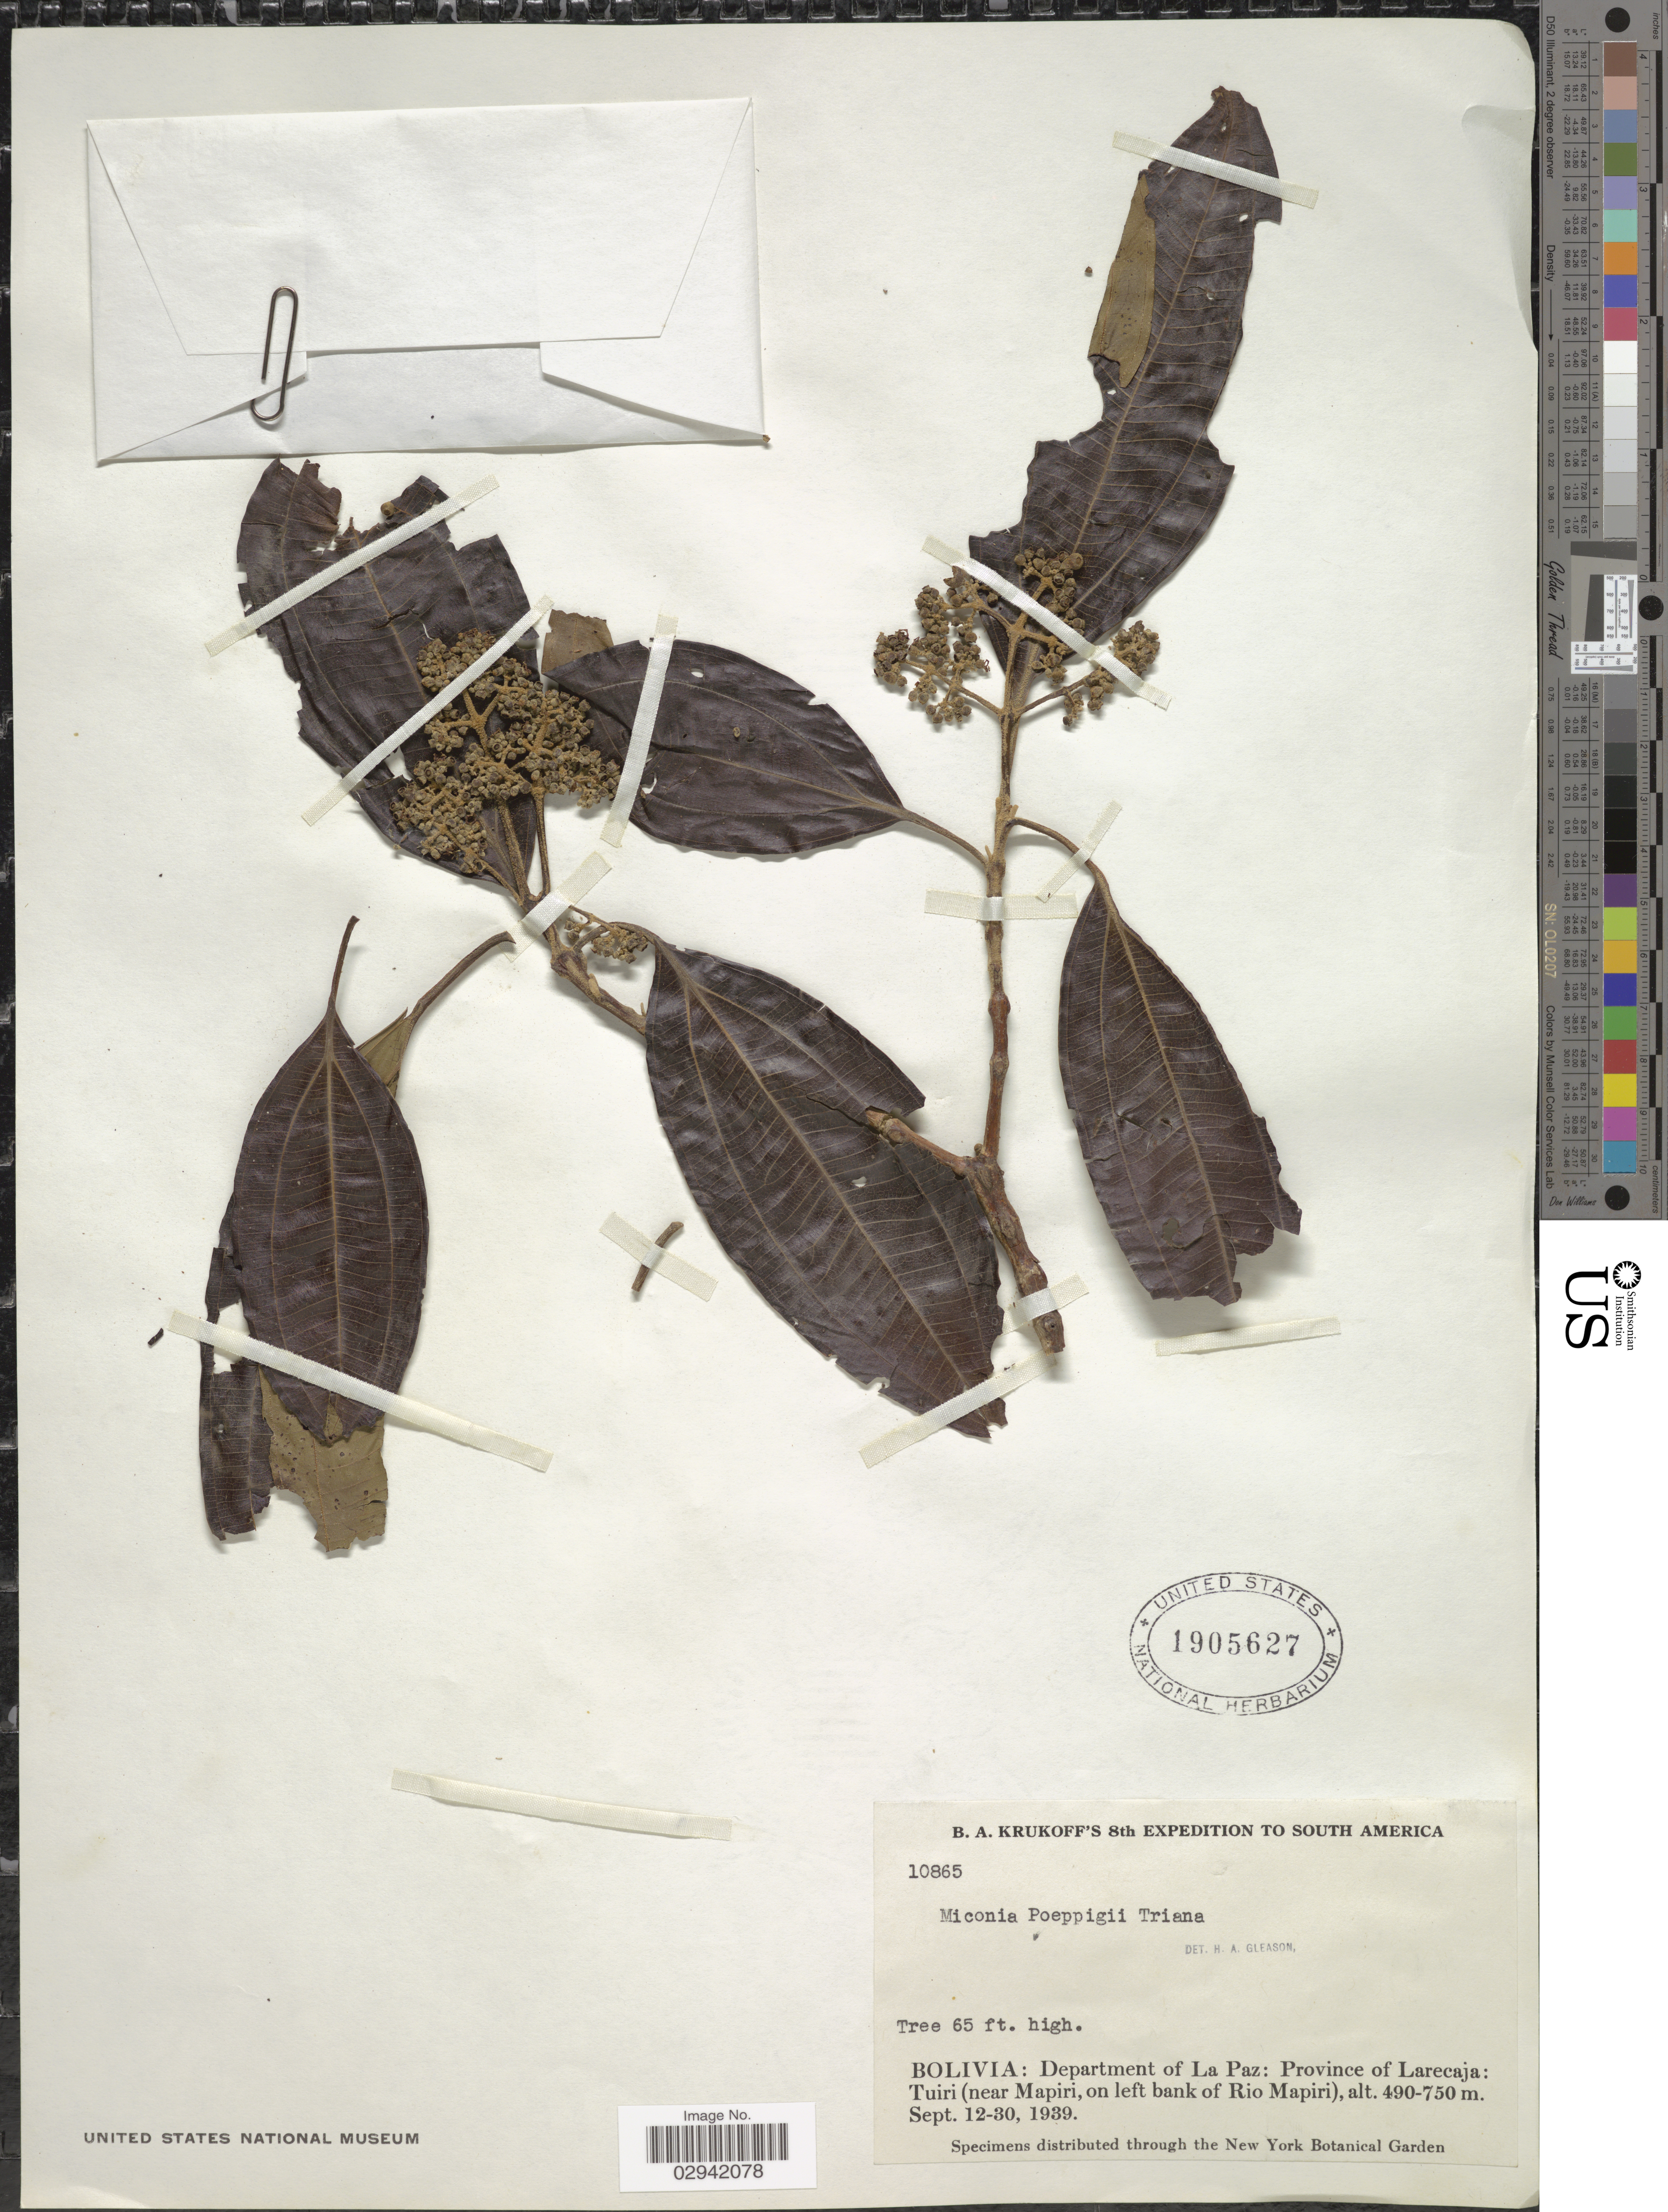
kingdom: Plantae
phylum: Tracheophyta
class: Magnoliopsida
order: Myrtales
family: Melastomataceae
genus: Miconia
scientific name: Miconia poeppigii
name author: Triana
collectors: B. A. Krukoff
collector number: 10865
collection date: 1939-09-12/1939-09-30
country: Bolivia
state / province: La Paz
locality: Department of La Paz: Province of Larecaja: Tuiri (near Mapiri, on left bank of Rio Mapiri).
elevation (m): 490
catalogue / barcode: US 1905627